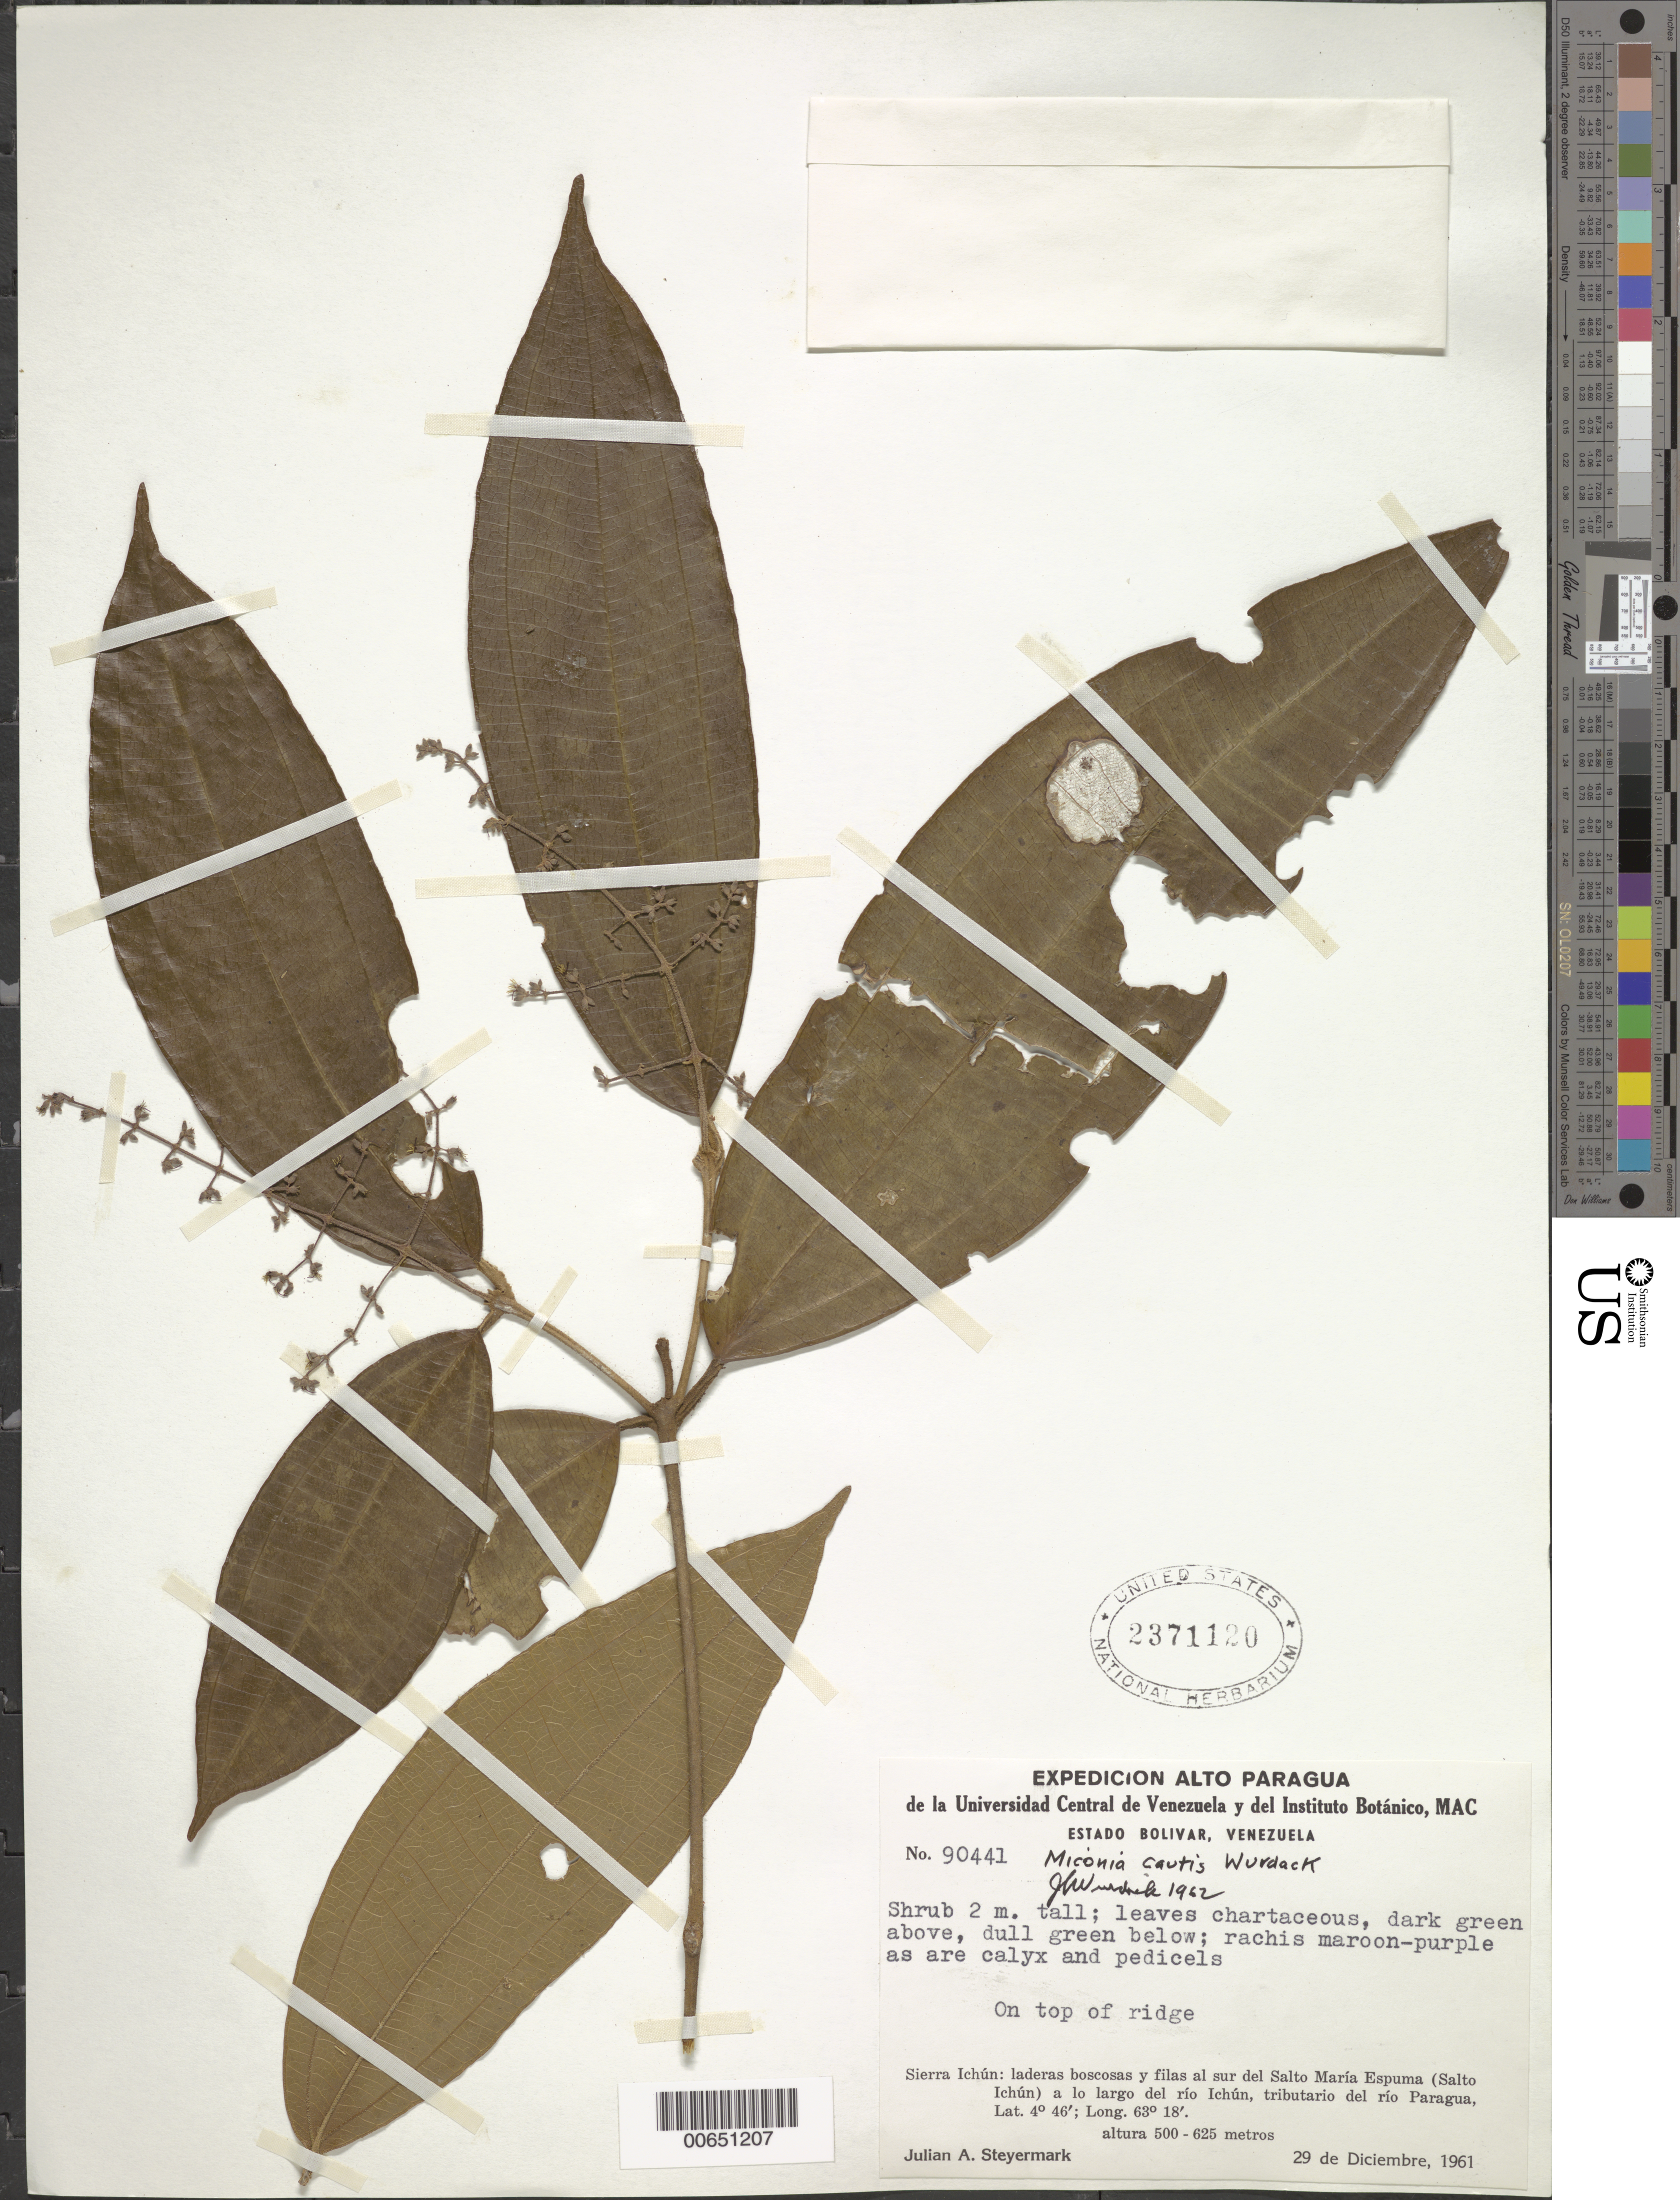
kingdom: Plantae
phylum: Tracheophyta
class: Magnoliopsida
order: Myrtales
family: Melastomataceae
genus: Miconia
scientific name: Miconia cautis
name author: Wurdack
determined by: Wurdack, John J., (US), US (UNITED STATES)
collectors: J. Steyermark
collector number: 90441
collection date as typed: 29-Dec-61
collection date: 1961-12-29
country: Venezuela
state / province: Bolívar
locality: Sierra Ichún: Salto María Espuma (Salto Ichún) del Río Ichún (tributary of río Paragua)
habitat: Top of ridge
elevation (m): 500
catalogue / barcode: US 2371120